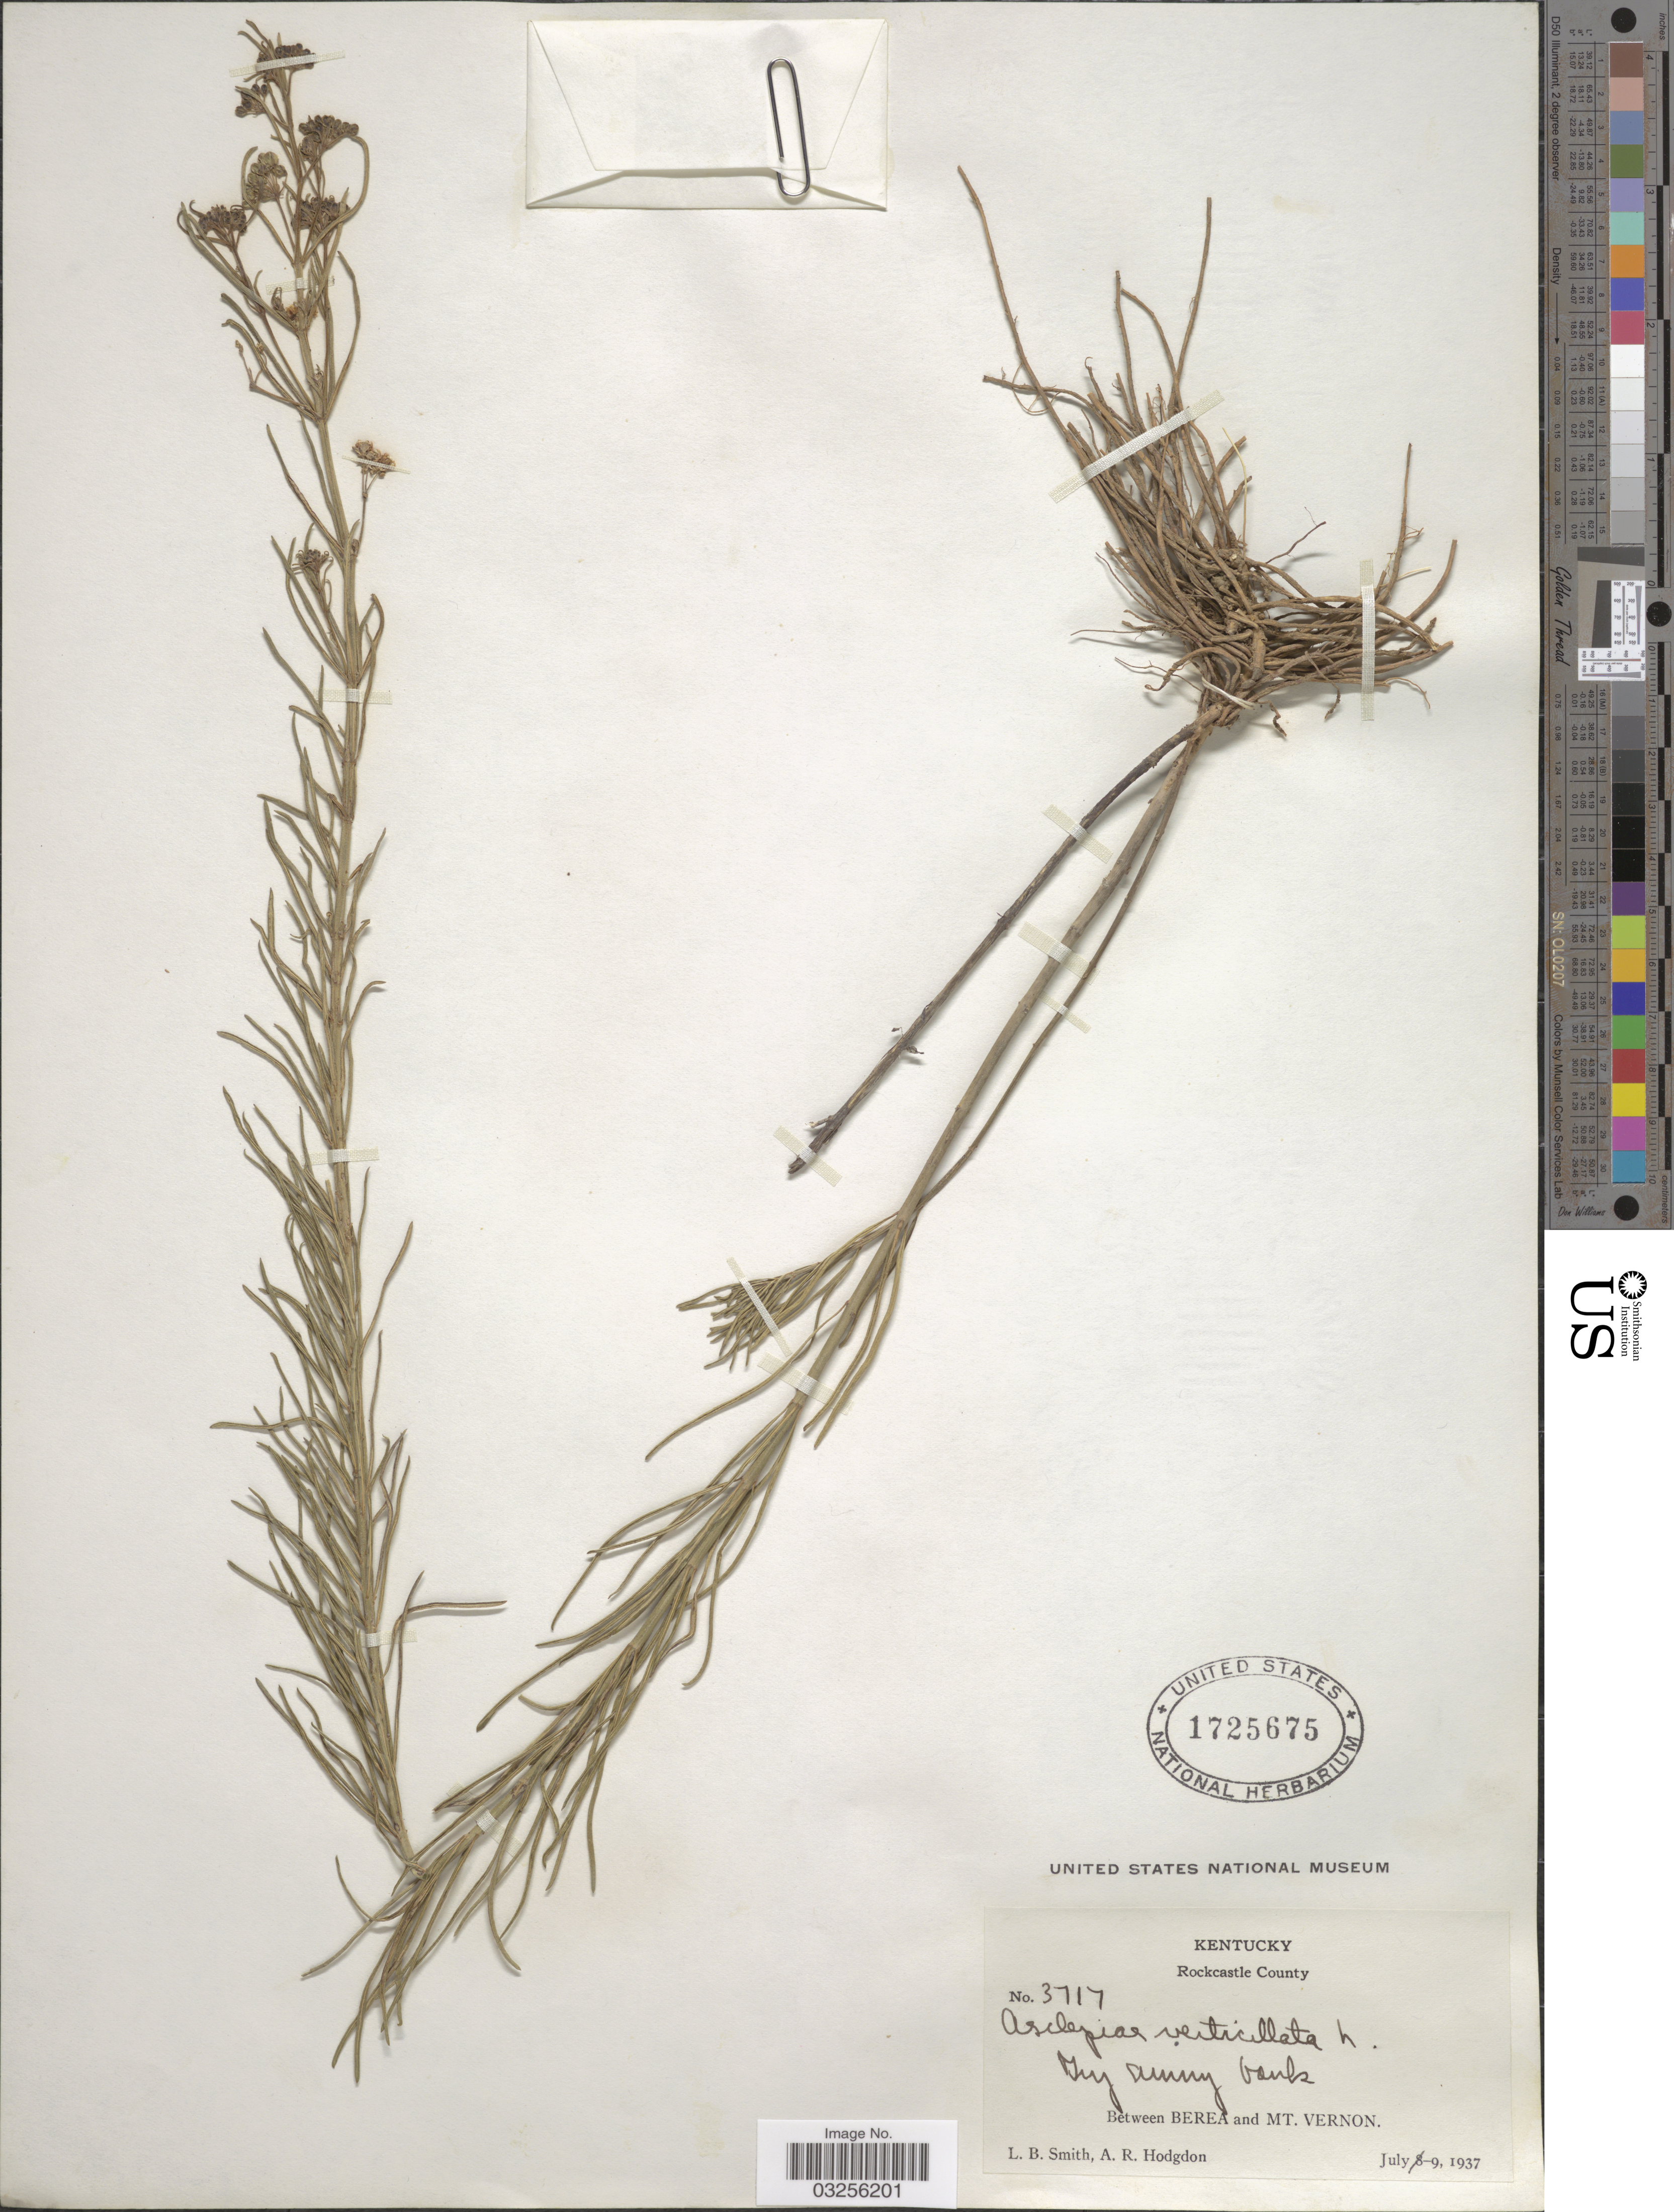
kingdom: Plantae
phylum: Tracheophyta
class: Magnoliopsida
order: Gentianales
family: Apocynaceae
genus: Asclepias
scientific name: Asclepias verticillata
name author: L.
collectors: L. Smith & A. R. Hodgdon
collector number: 3717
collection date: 1937-07-09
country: United States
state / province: Kentucky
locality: Rockcastle County. Between Berea and Mt. Vernon.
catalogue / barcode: US 1725675